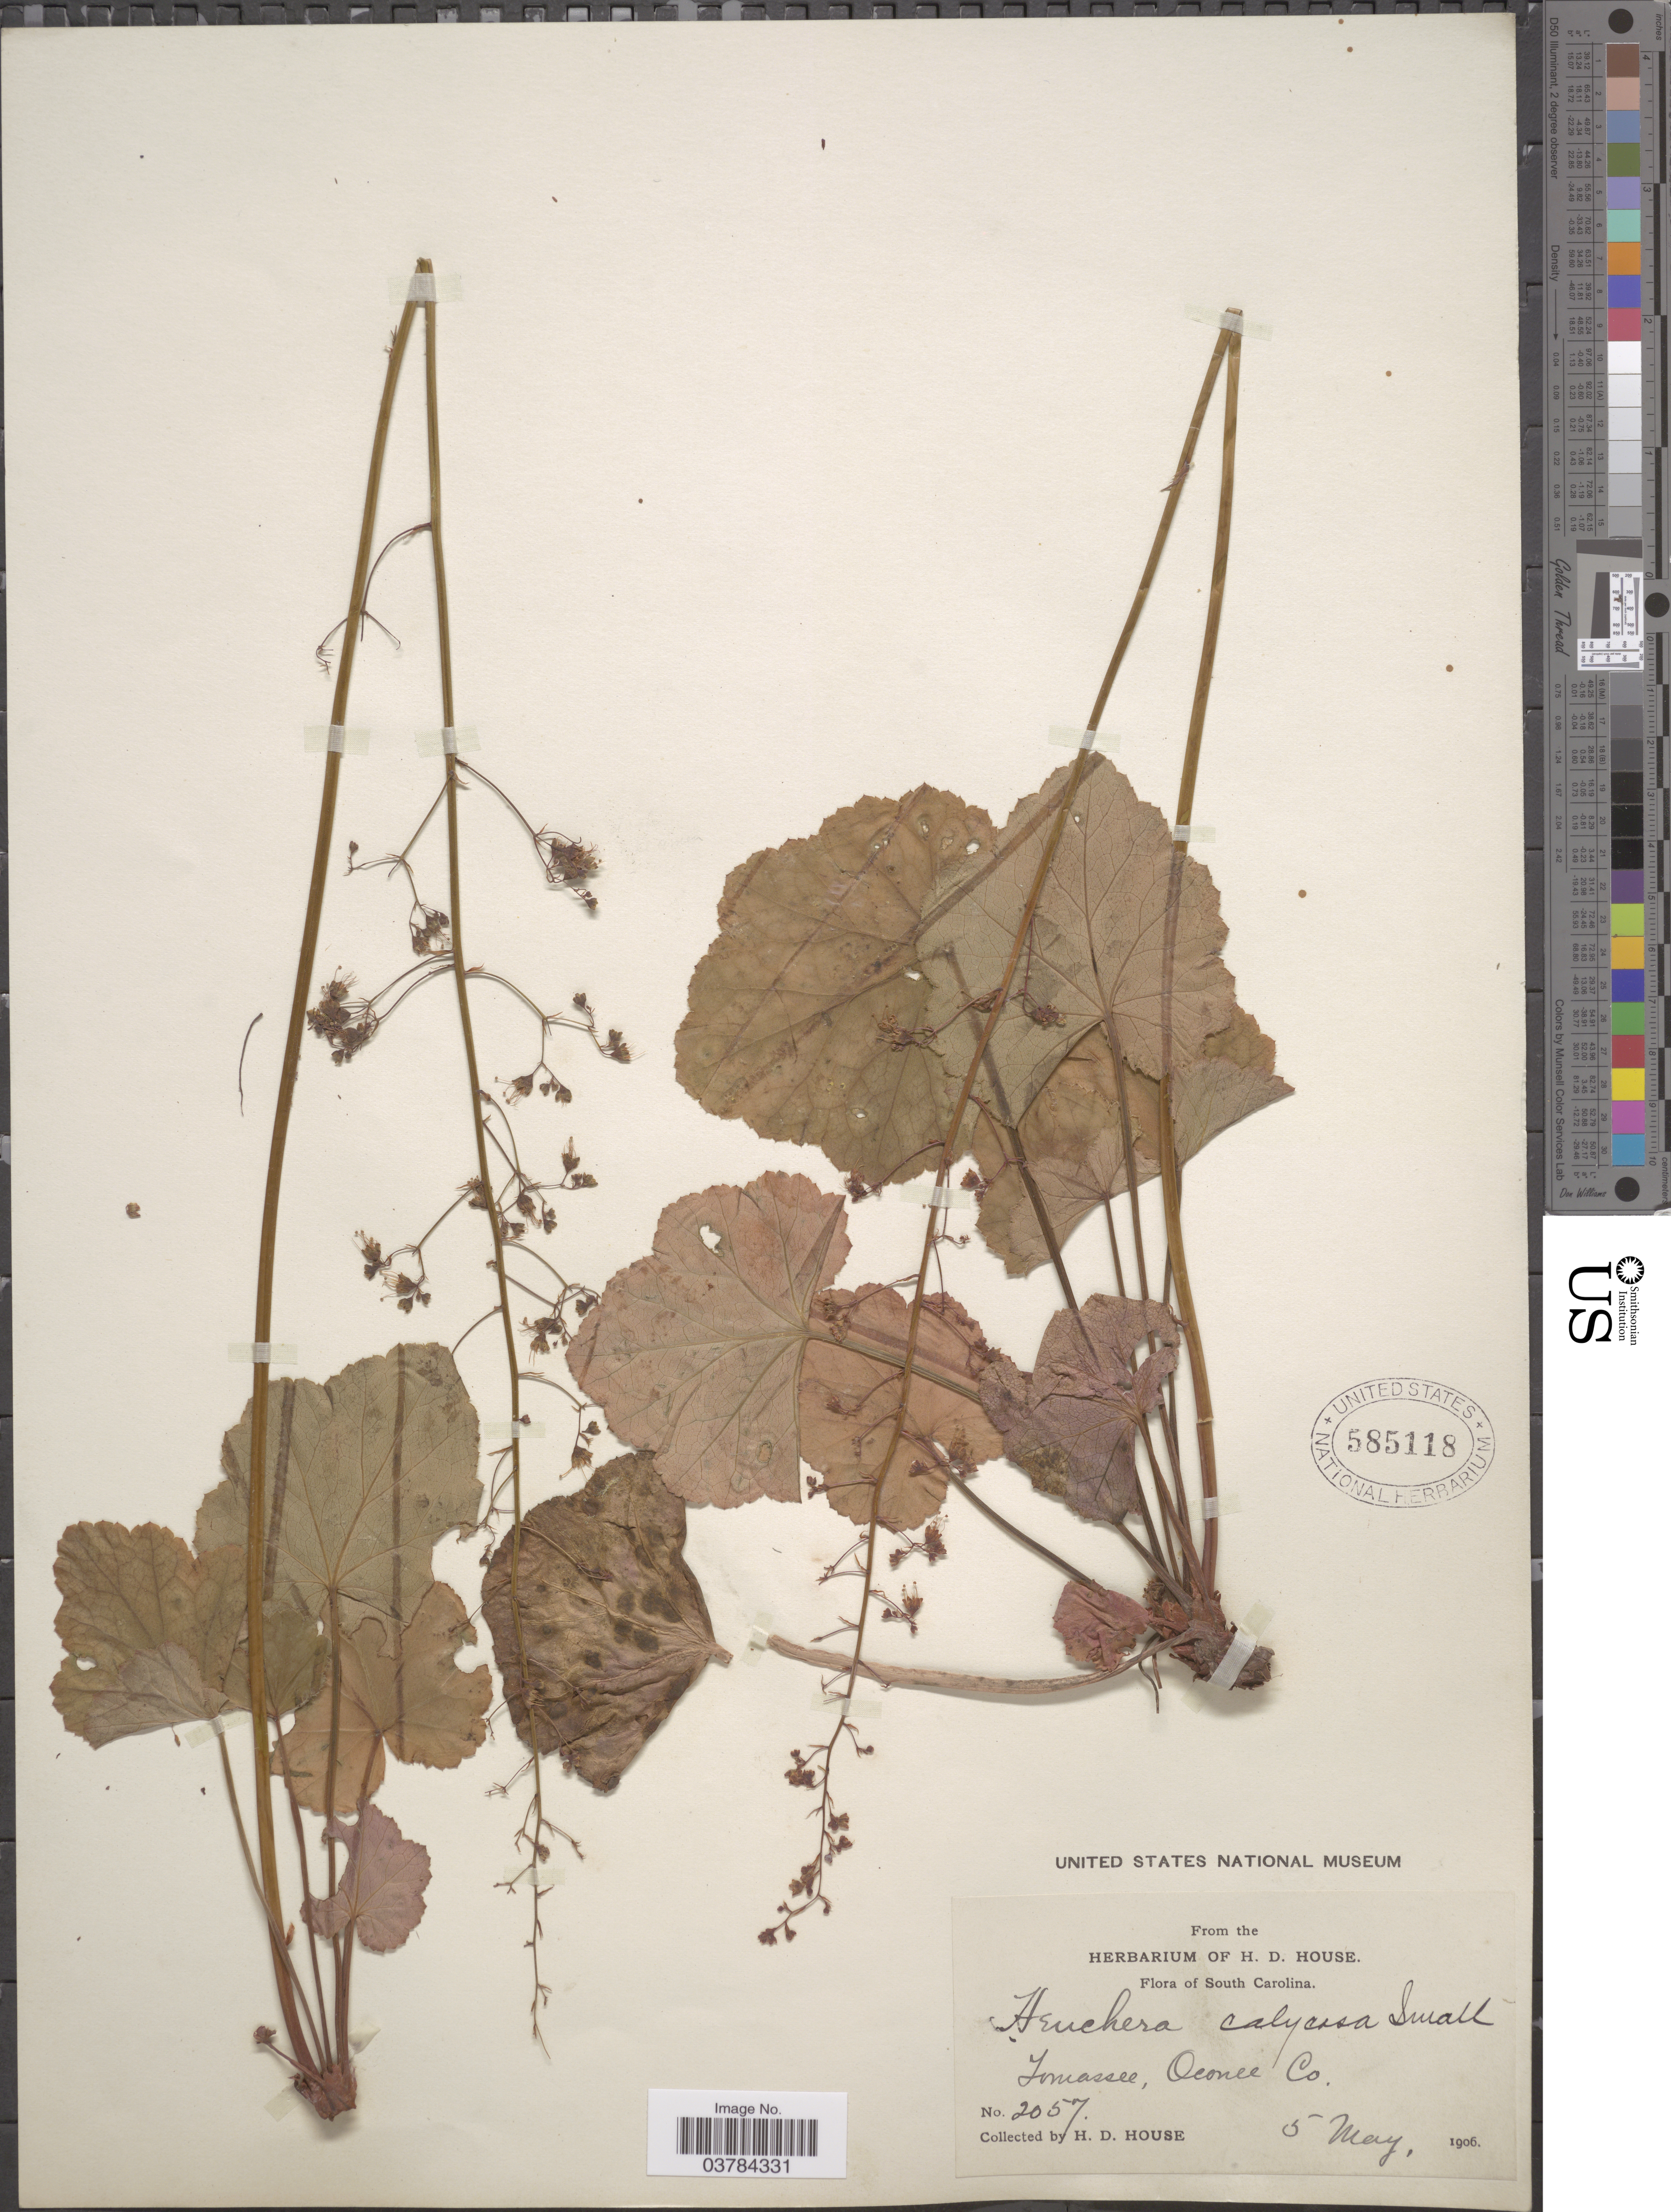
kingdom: Plantae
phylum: Tracheophyta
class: Magnoliopsida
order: Saxifragales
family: Saxifragaceae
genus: Heuchera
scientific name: Heuchera calycosa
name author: Small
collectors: H. D. House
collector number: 2057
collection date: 1906-05-05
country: United States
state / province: South Carolina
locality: Tomassee, Oconee Co.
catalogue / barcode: US 585118